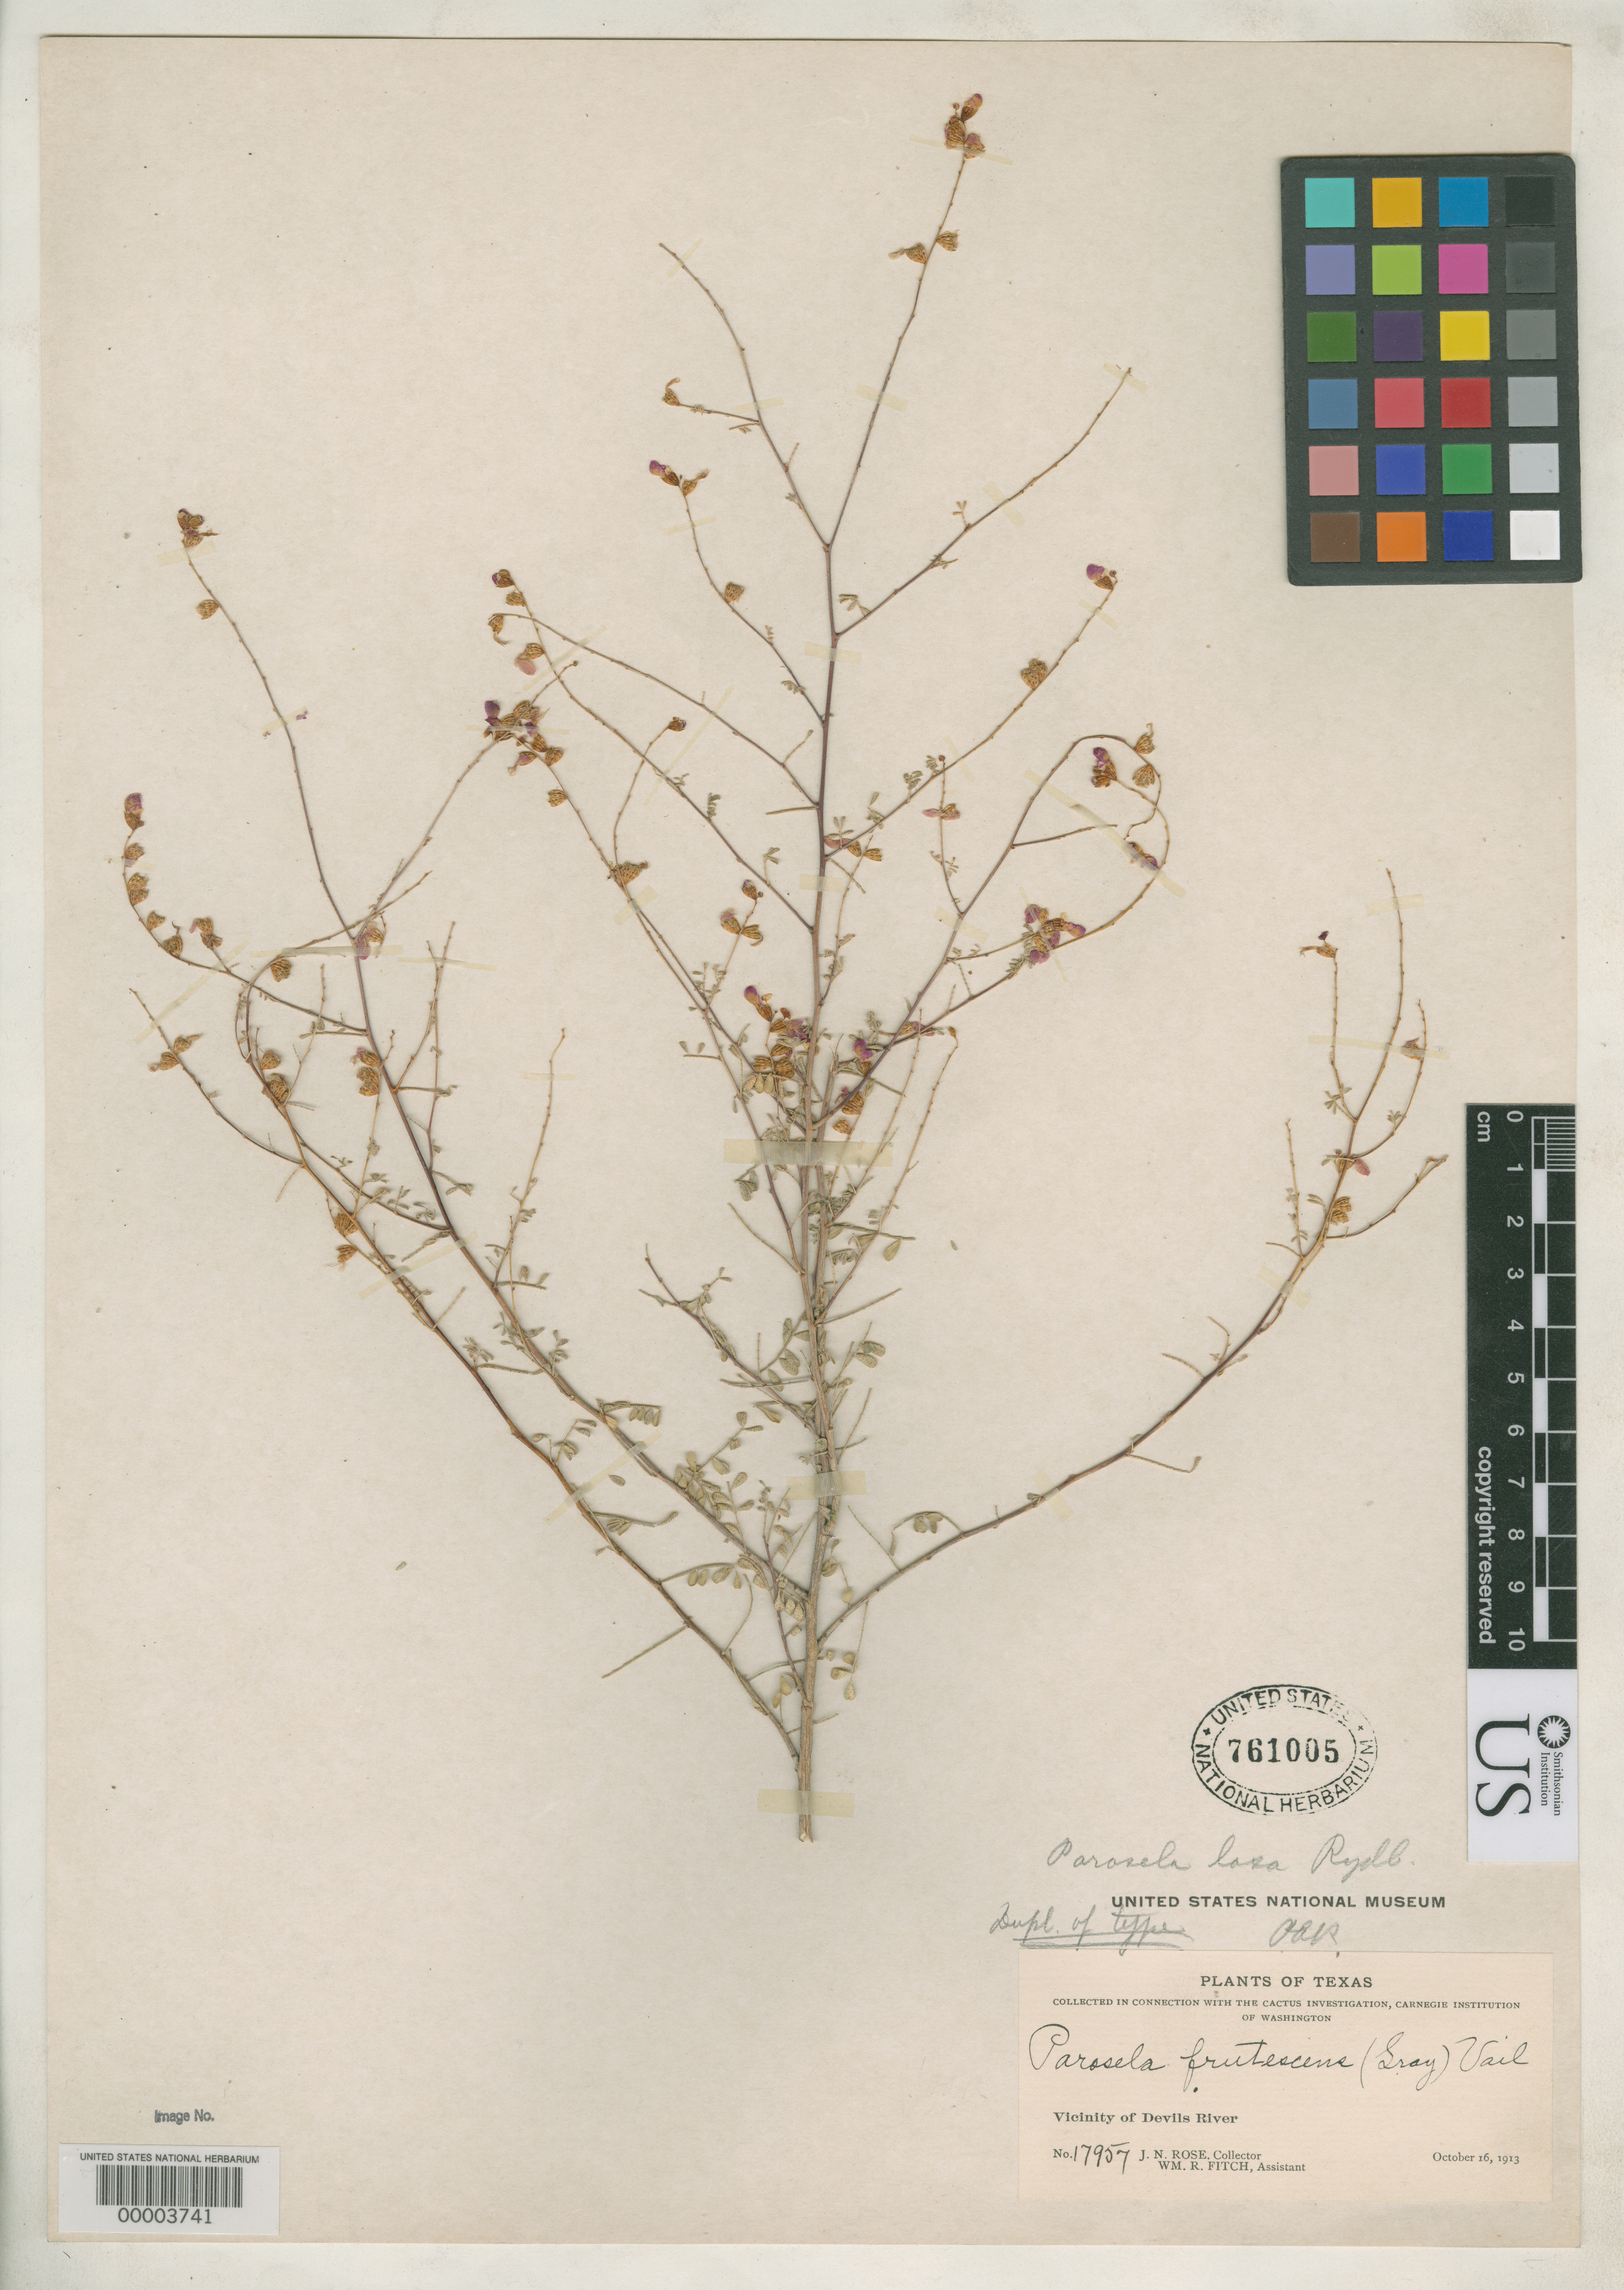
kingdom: Plantae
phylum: Tracheophyta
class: Magnoliopsida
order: Fabales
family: Fabaceae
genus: Parosela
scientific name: Parosela laxa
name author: Rydb.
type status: Isotype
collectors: J. N. Rose & W. R. Fitch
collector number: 17957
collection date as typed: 16 Oct 1913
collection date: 1913-10-16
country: United States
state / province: Texas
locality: Devil's River vicinity.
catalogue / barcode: US 761005